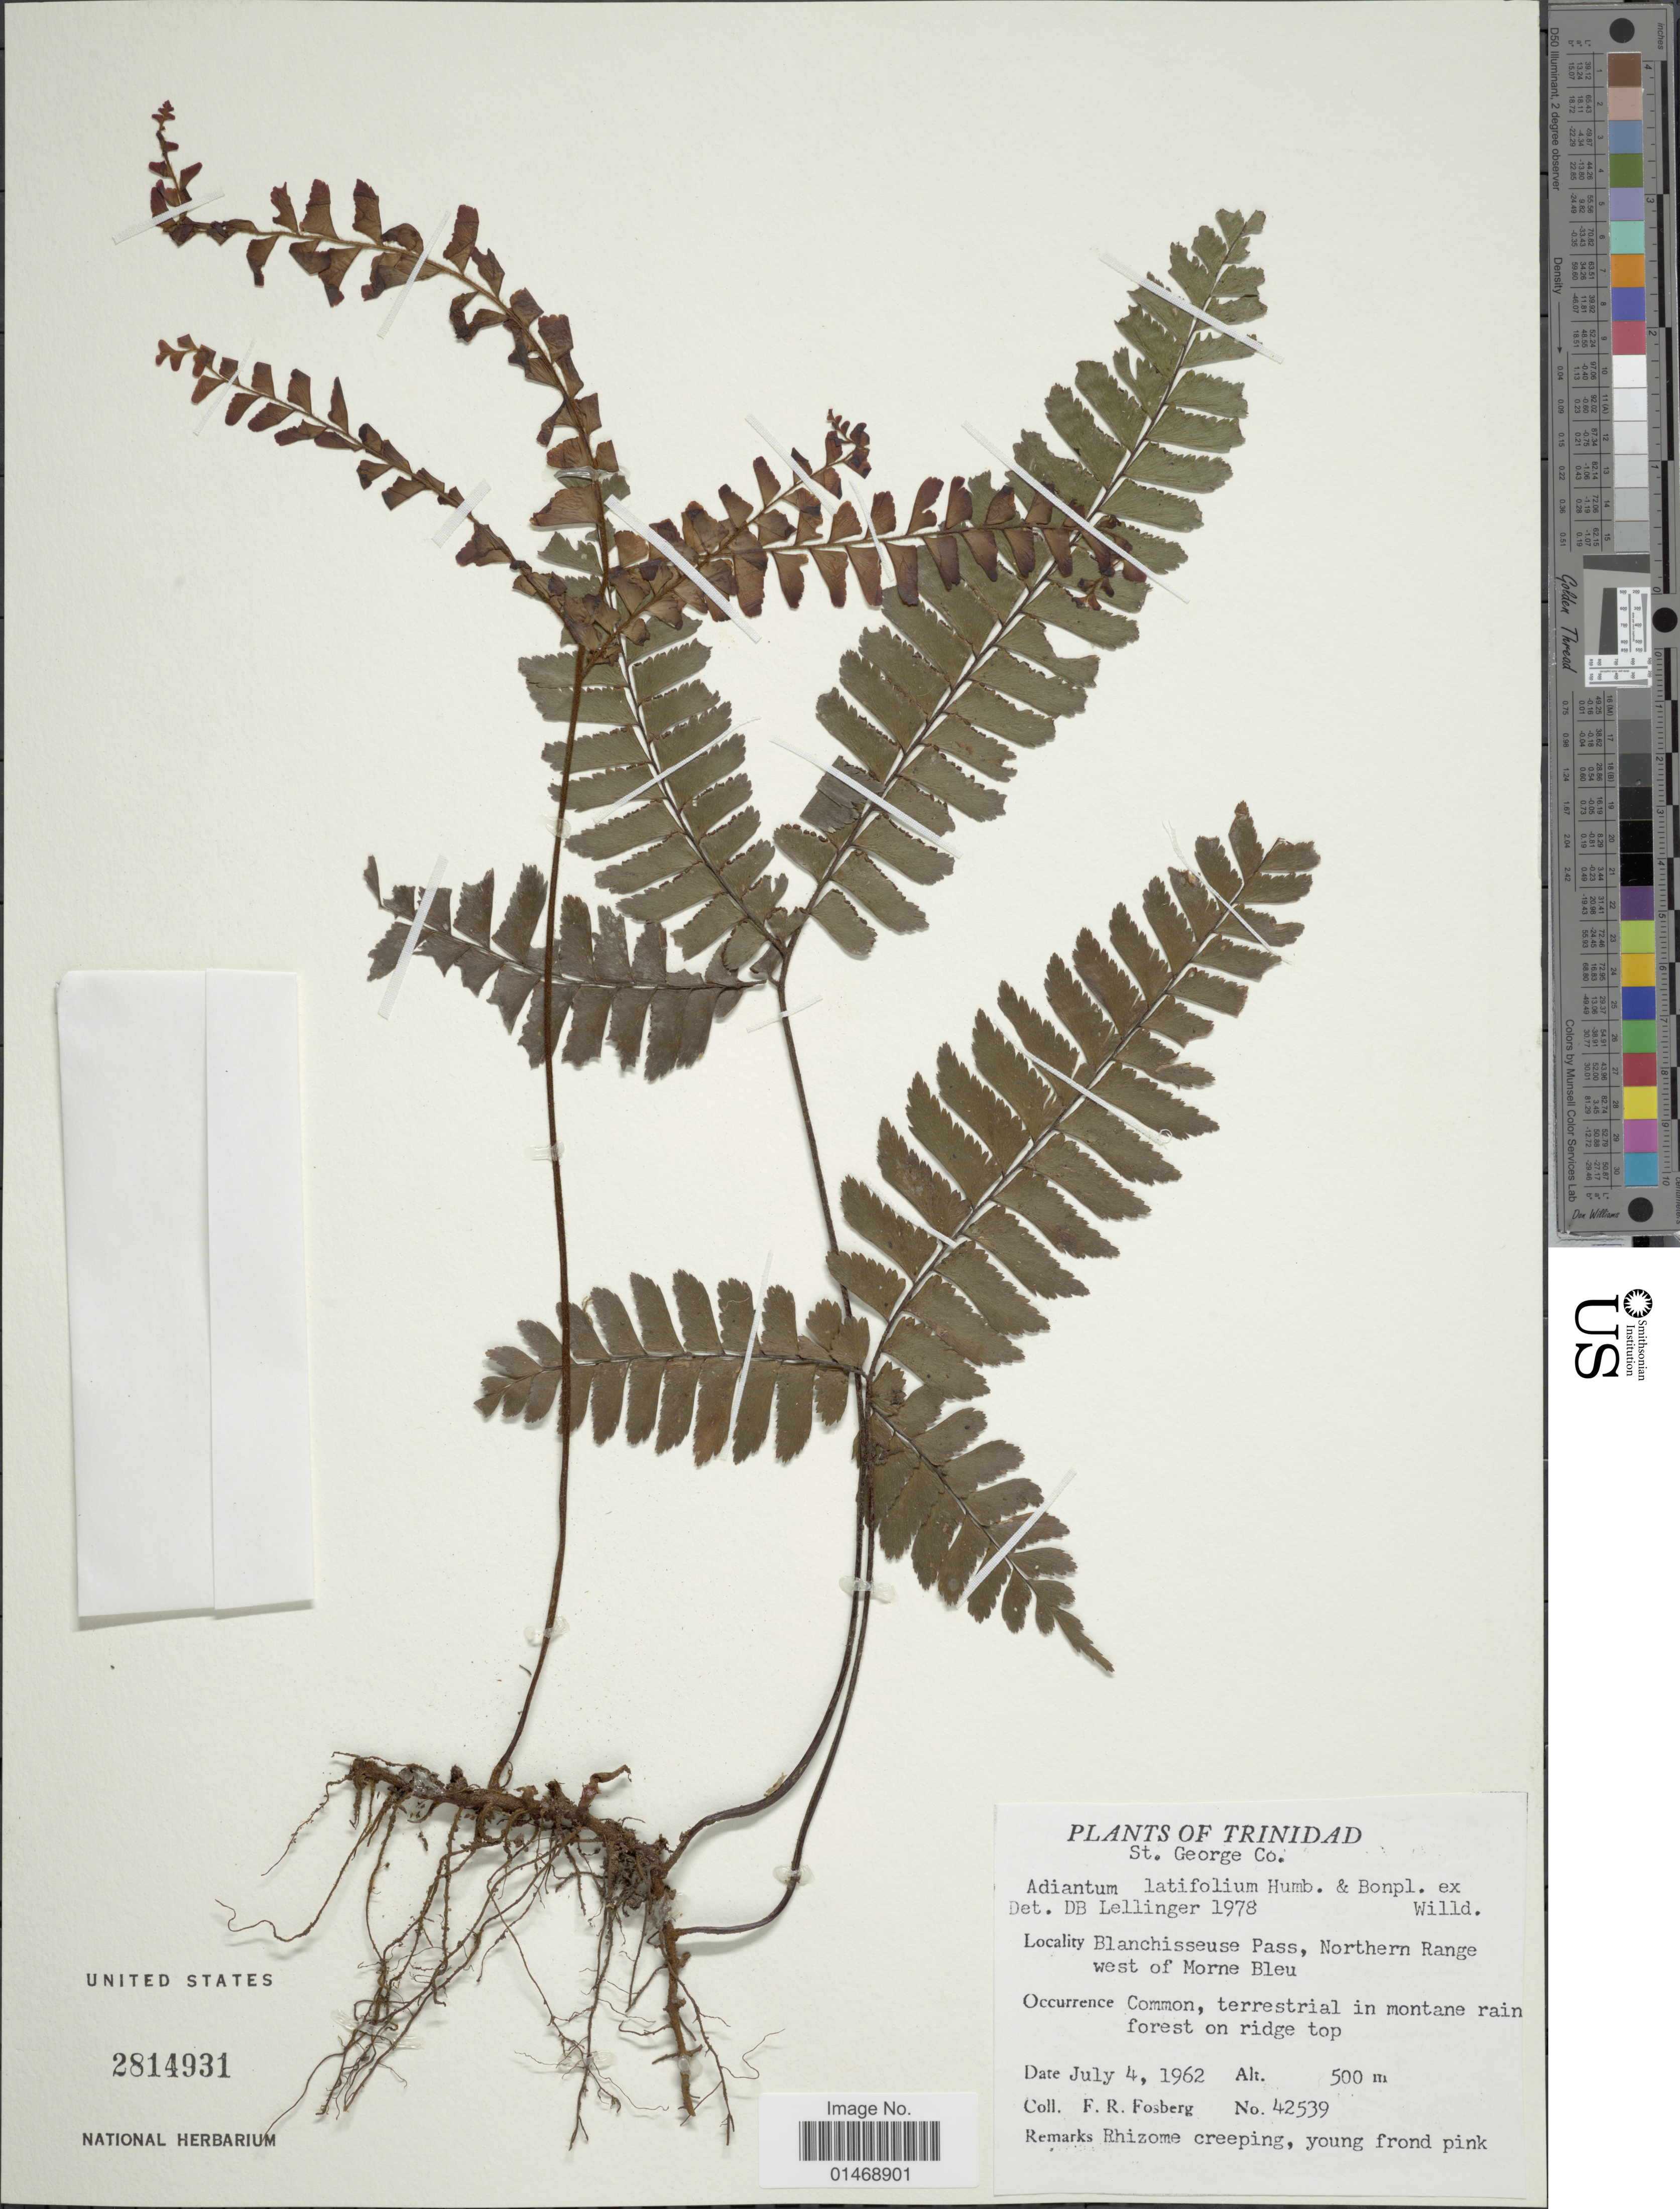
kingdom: Plantae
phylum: Tracheophyta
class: Polypodiopsida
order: Polypodiales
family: Pteridaceae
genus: Adiantum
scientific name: Adiantum latifolium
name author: Lam.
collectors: F. R. Fosberg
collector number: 42539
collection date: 1962-07-04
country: Trinidad and Tobago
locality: Trinidad, St George Co. Blanchisseuse Pass, Northern Range west of Morne Blue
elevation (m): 500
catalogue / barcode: US 2814931